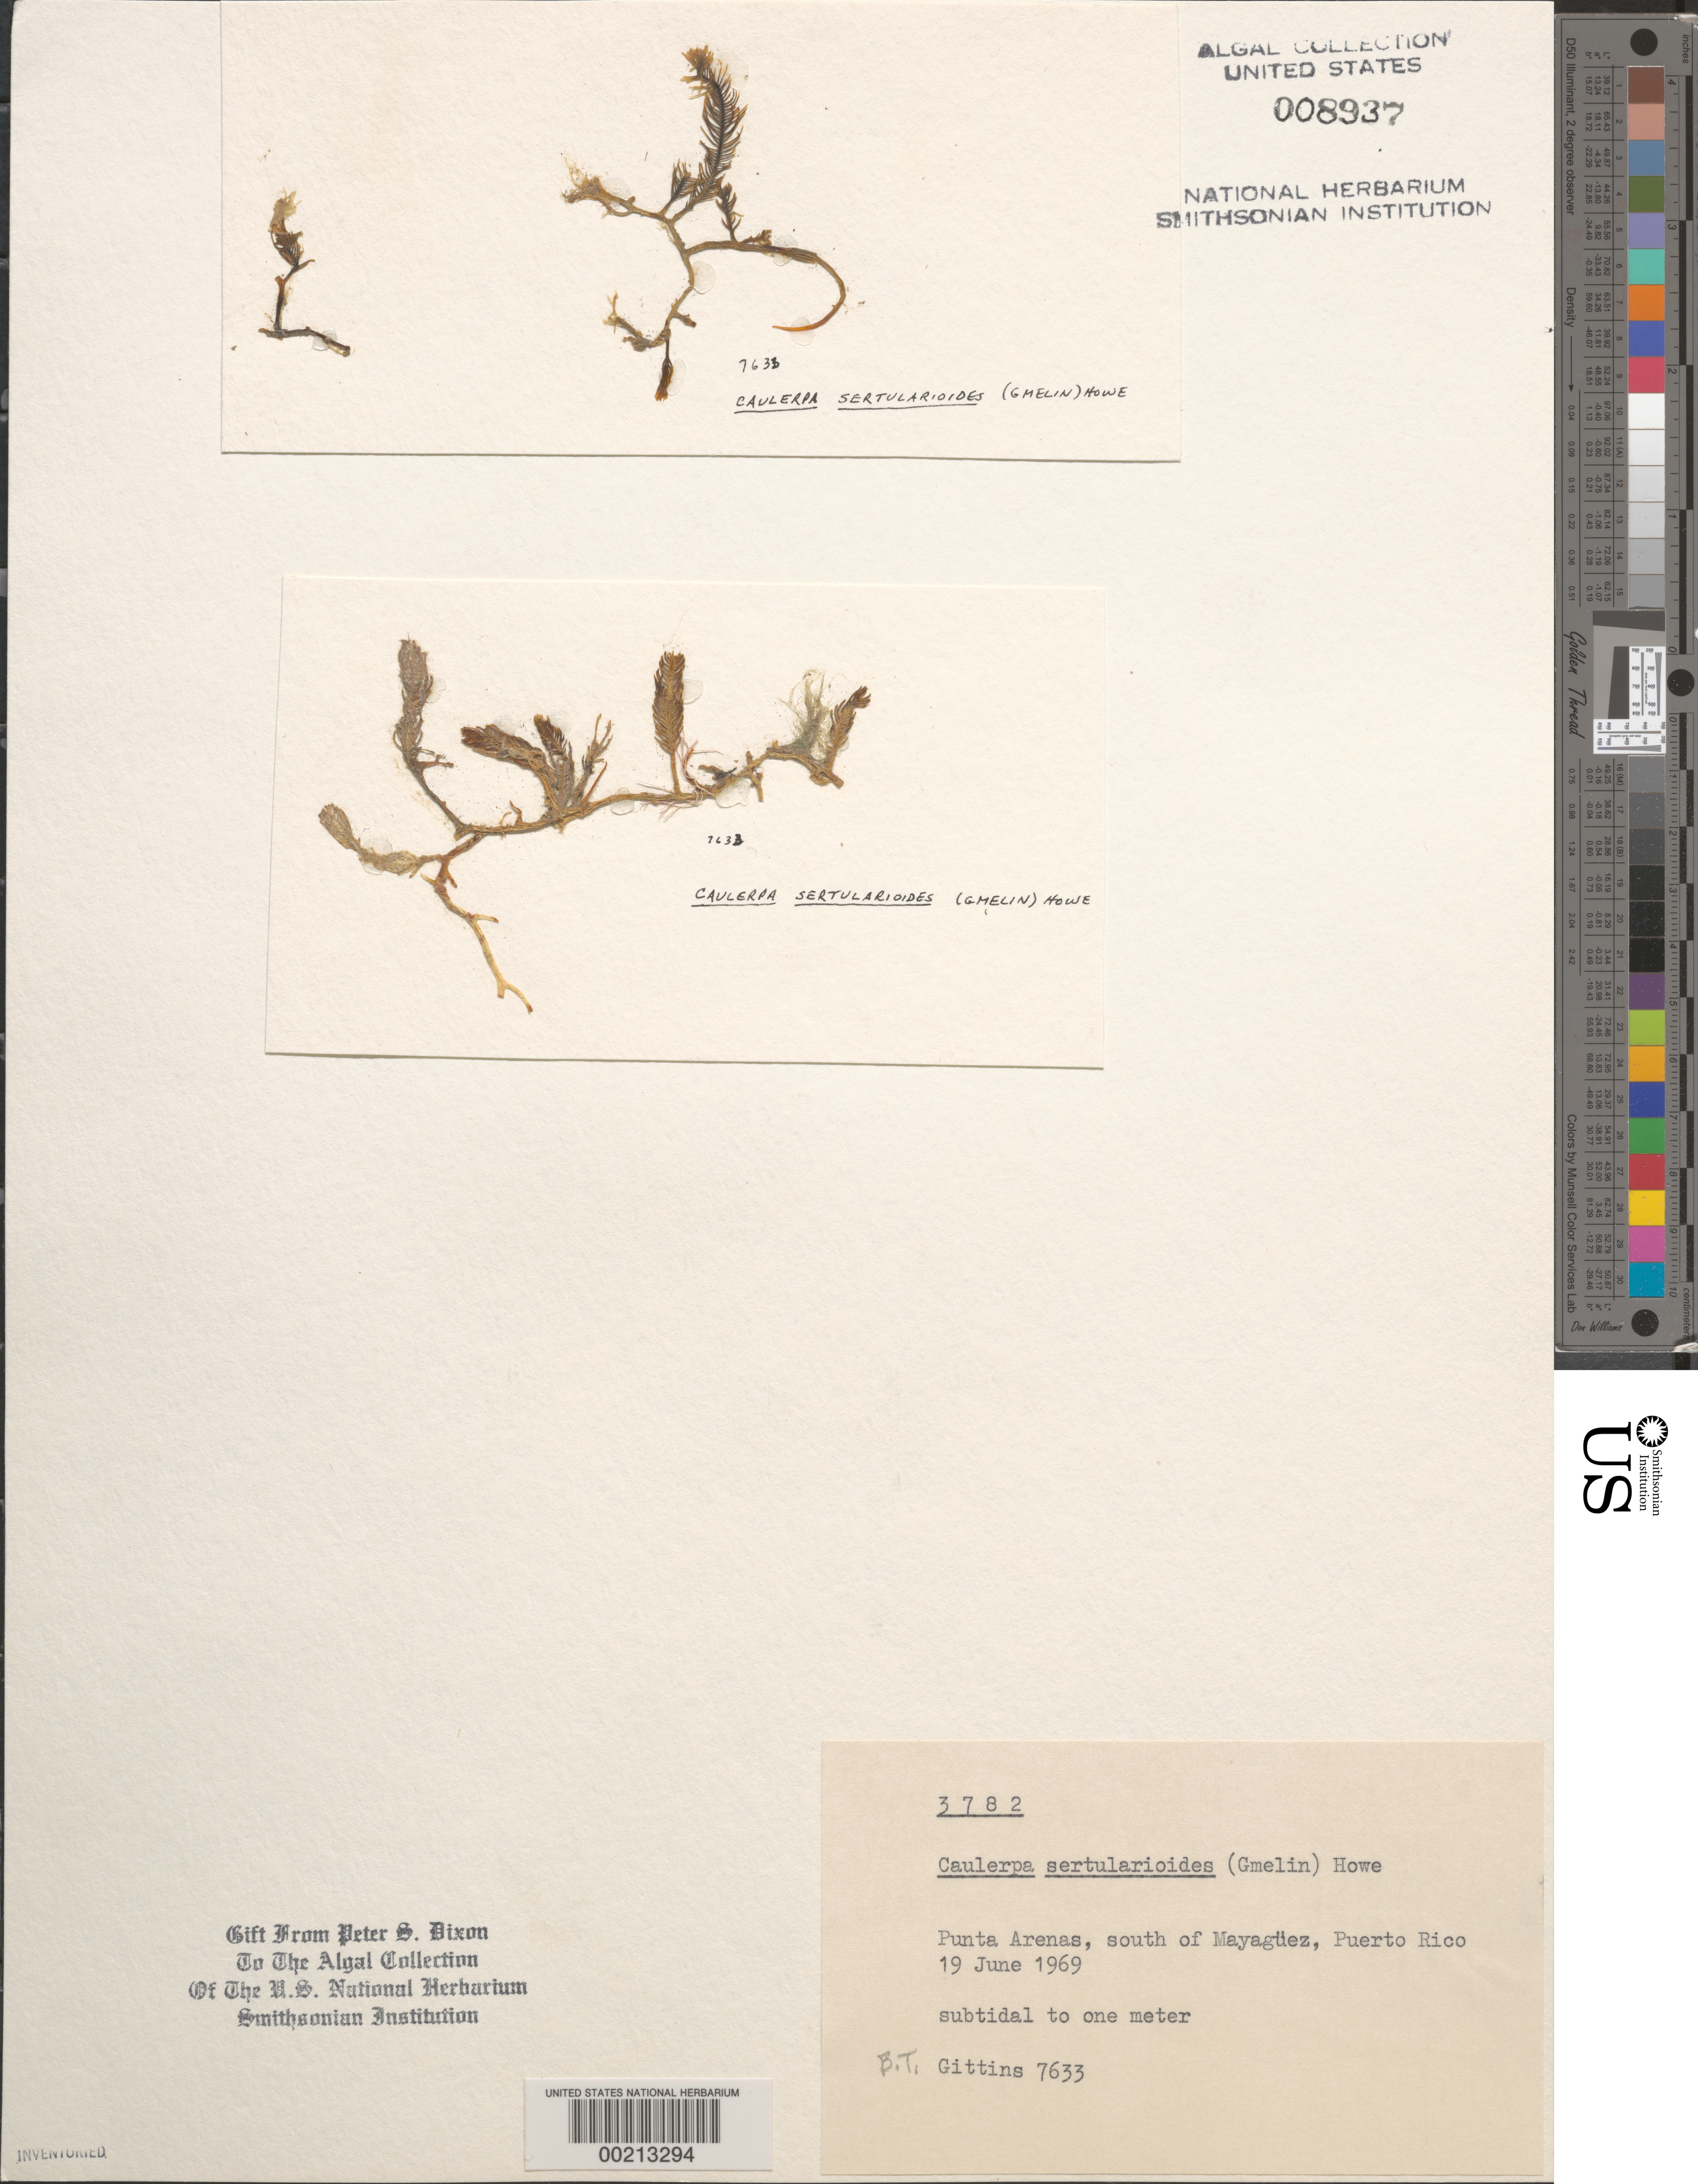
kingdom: Plantae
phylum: Chlorophyta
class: Ulvophyceae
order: Bryopsidales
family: Caulerpaceae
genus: Caulerpa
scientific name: Caulerpa sertularioides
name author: (S.G. Gmel.) M. Howe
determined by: Dixon, P. S.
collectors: B. Gittins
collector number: BTG 7633 & PSD 3782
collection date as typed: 19 Jun 1969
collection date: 1969-06-19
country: Puerto Rico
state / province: Mayaguez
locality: Punta arenas, south of mayaguez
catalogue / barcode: US 8937